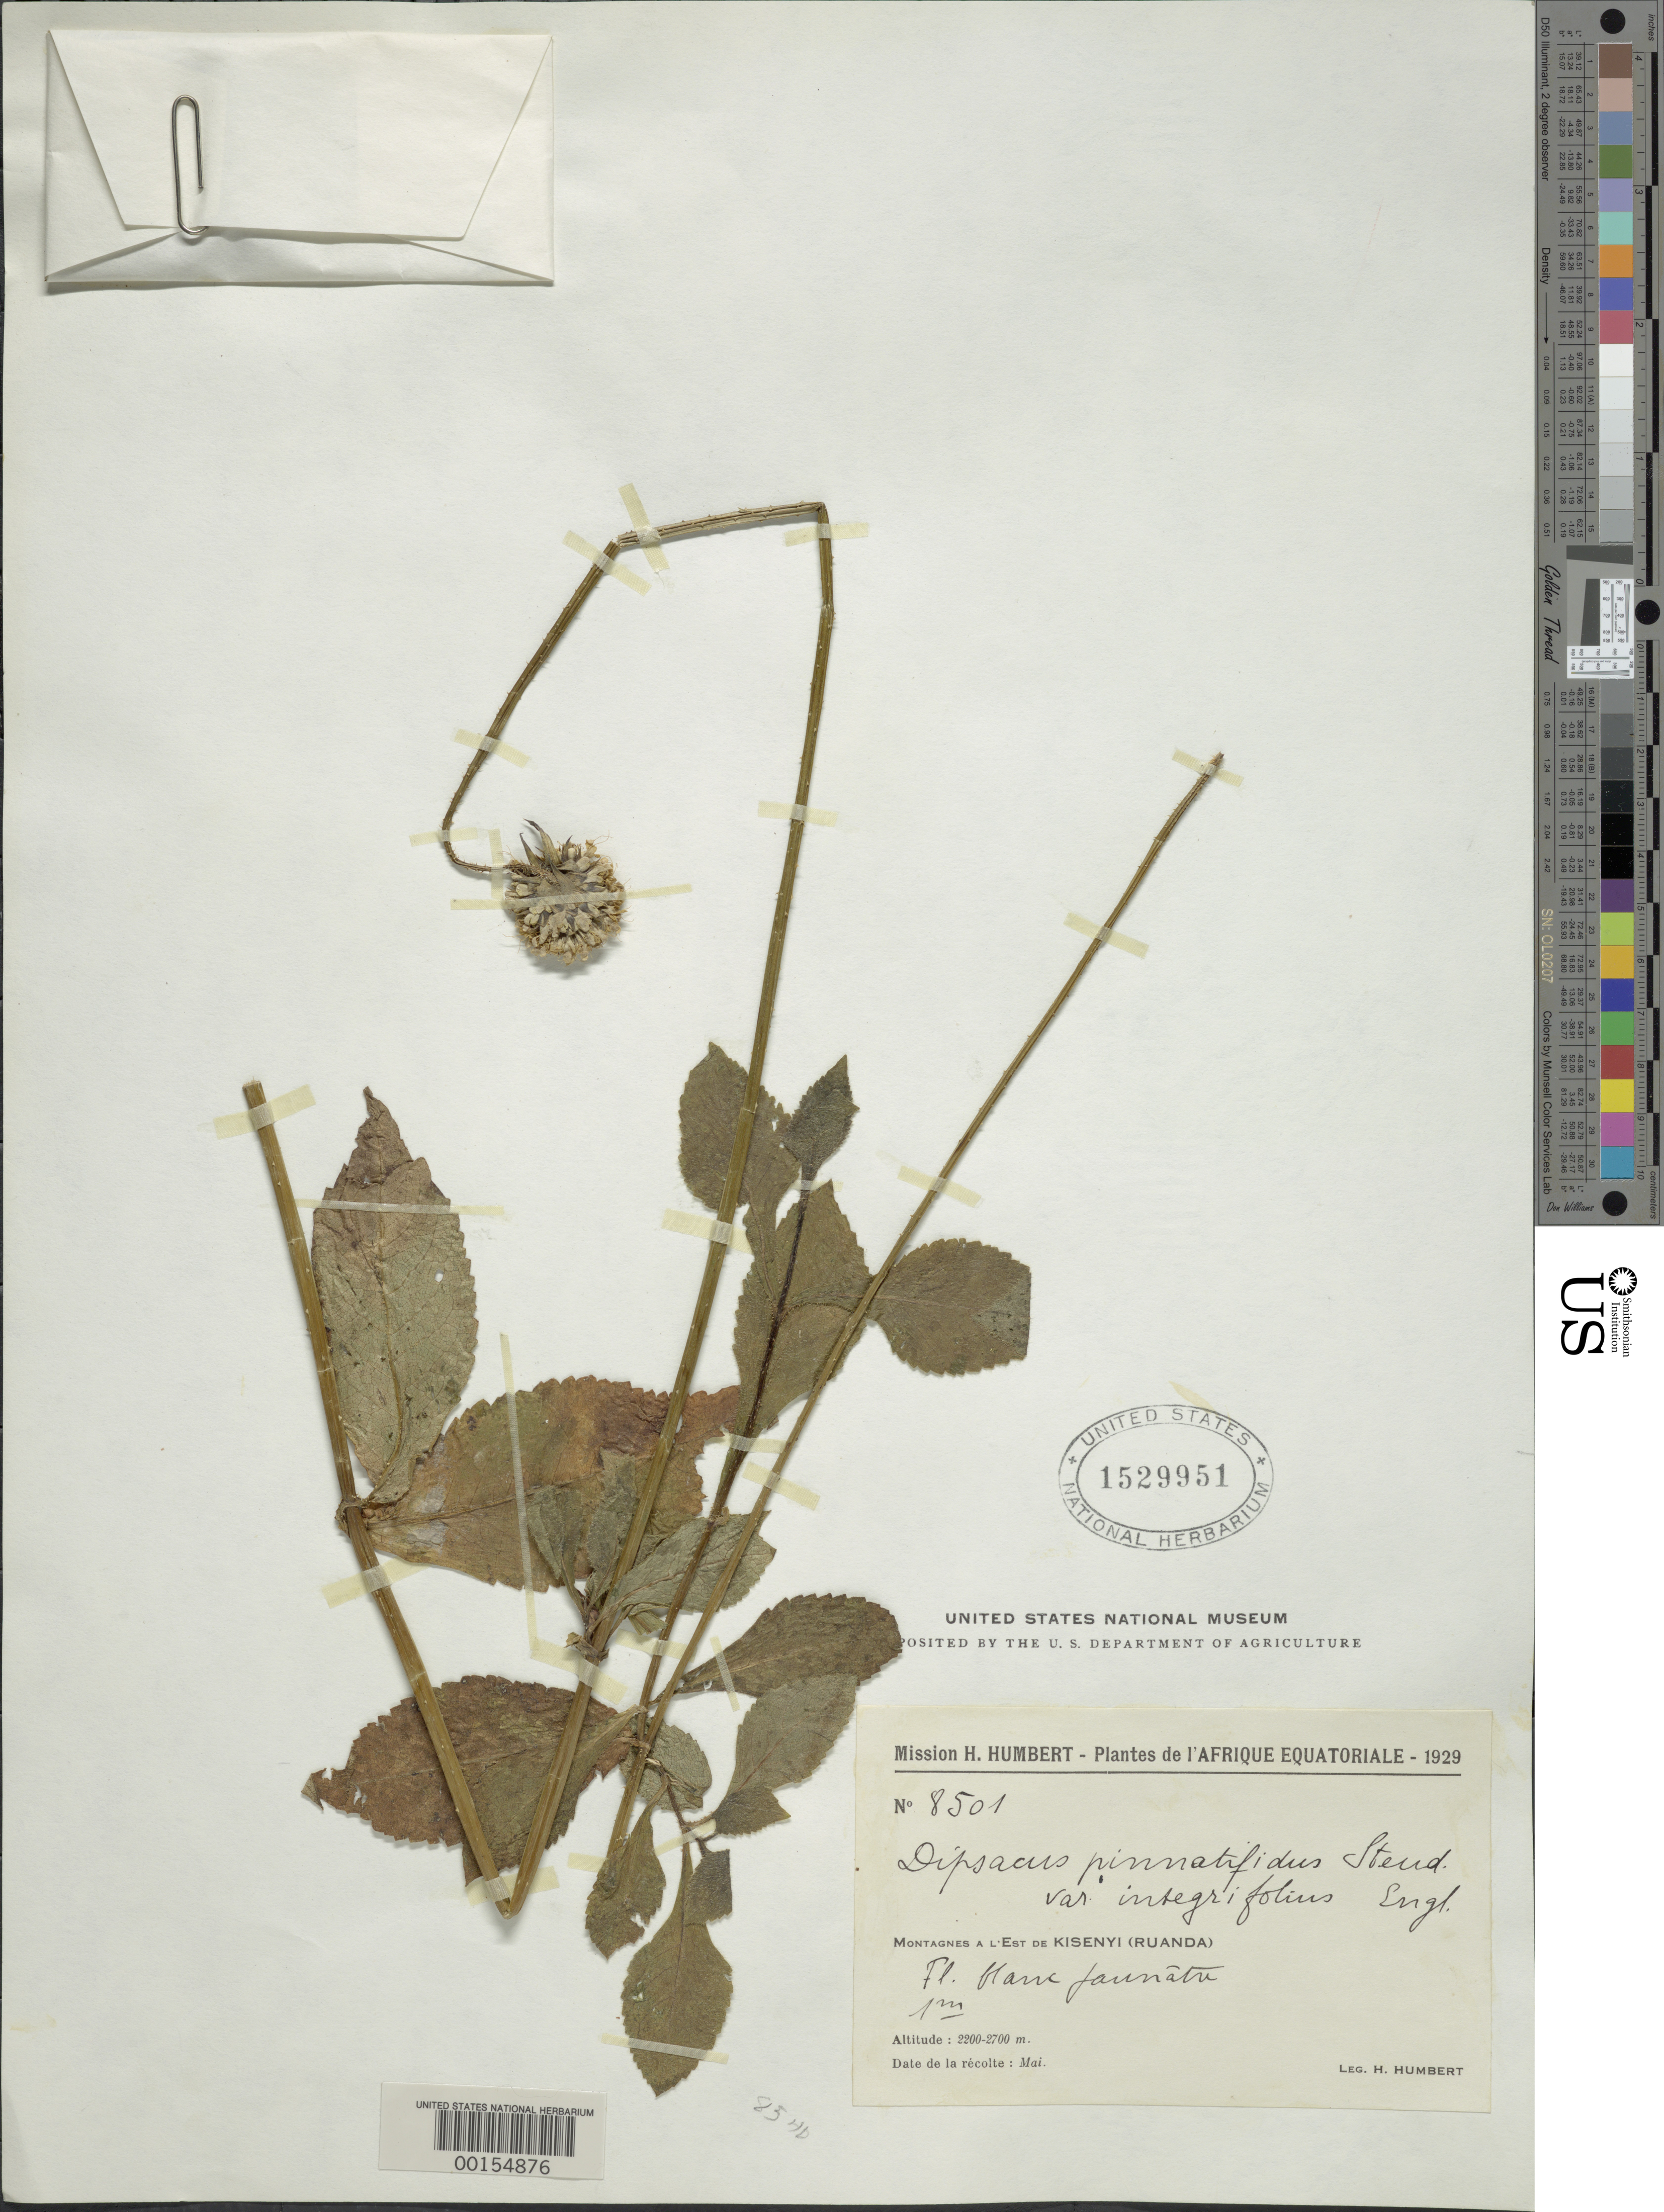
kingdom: Plantae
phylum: Tracheophyta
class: Magnoliopsida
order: Dipsacales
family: Caprifoliaceae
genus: Dipsacus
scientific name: Dipsacus pinnatifidus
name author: A. Rich.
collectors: H. Humbert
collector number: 8501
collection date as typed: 1929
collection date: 1929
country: Rwanda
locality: Equatorial Africa, Kisenyi (Ruanda)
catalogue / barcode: US 1529951